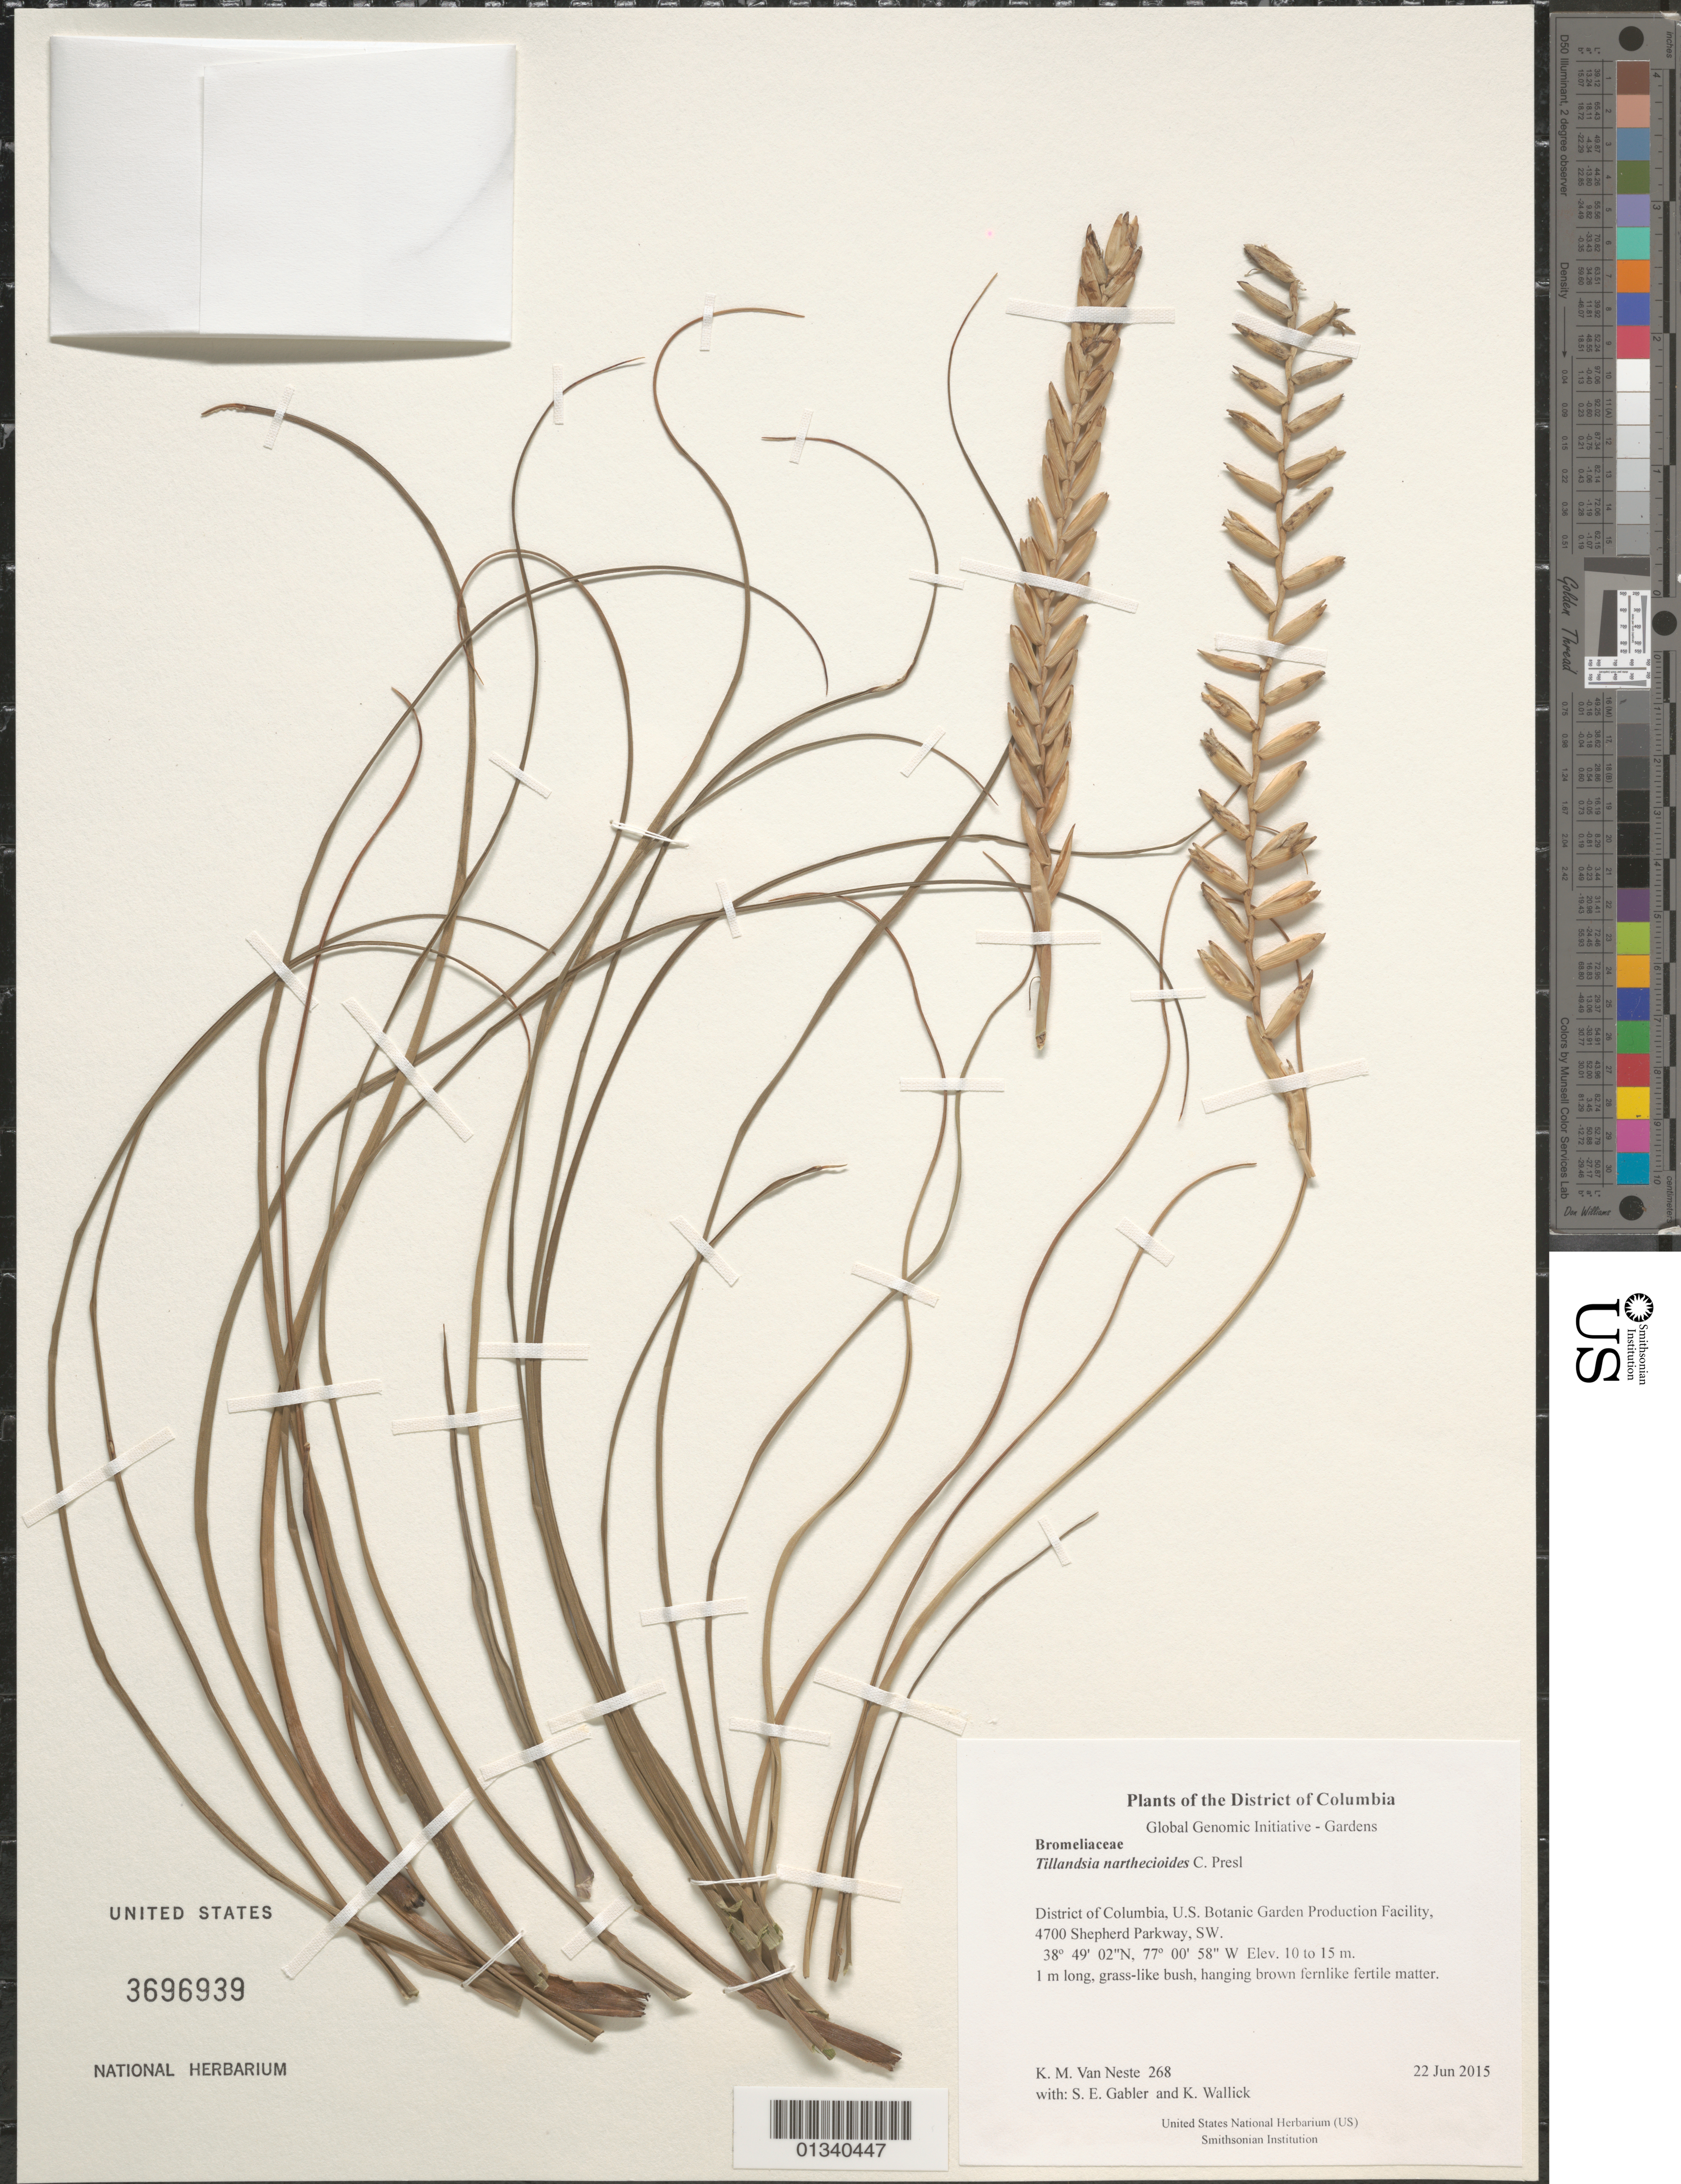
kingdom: Plantae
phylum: Tracheophyta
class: Liliopsida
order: Poales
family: Bromeliaceae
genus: Tillandsia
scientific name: Tillandsia narthecioides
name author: C. Presl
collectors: K. M. Van Neste, S. E. Gabler & K. Wallick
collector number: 268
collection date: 2015-06-22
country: United States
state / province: District of Columbia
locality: U.S. Botanic Garden Production Facility, 4700 Shepherd Parkway, SW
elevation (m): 10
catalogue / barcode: US 3696939